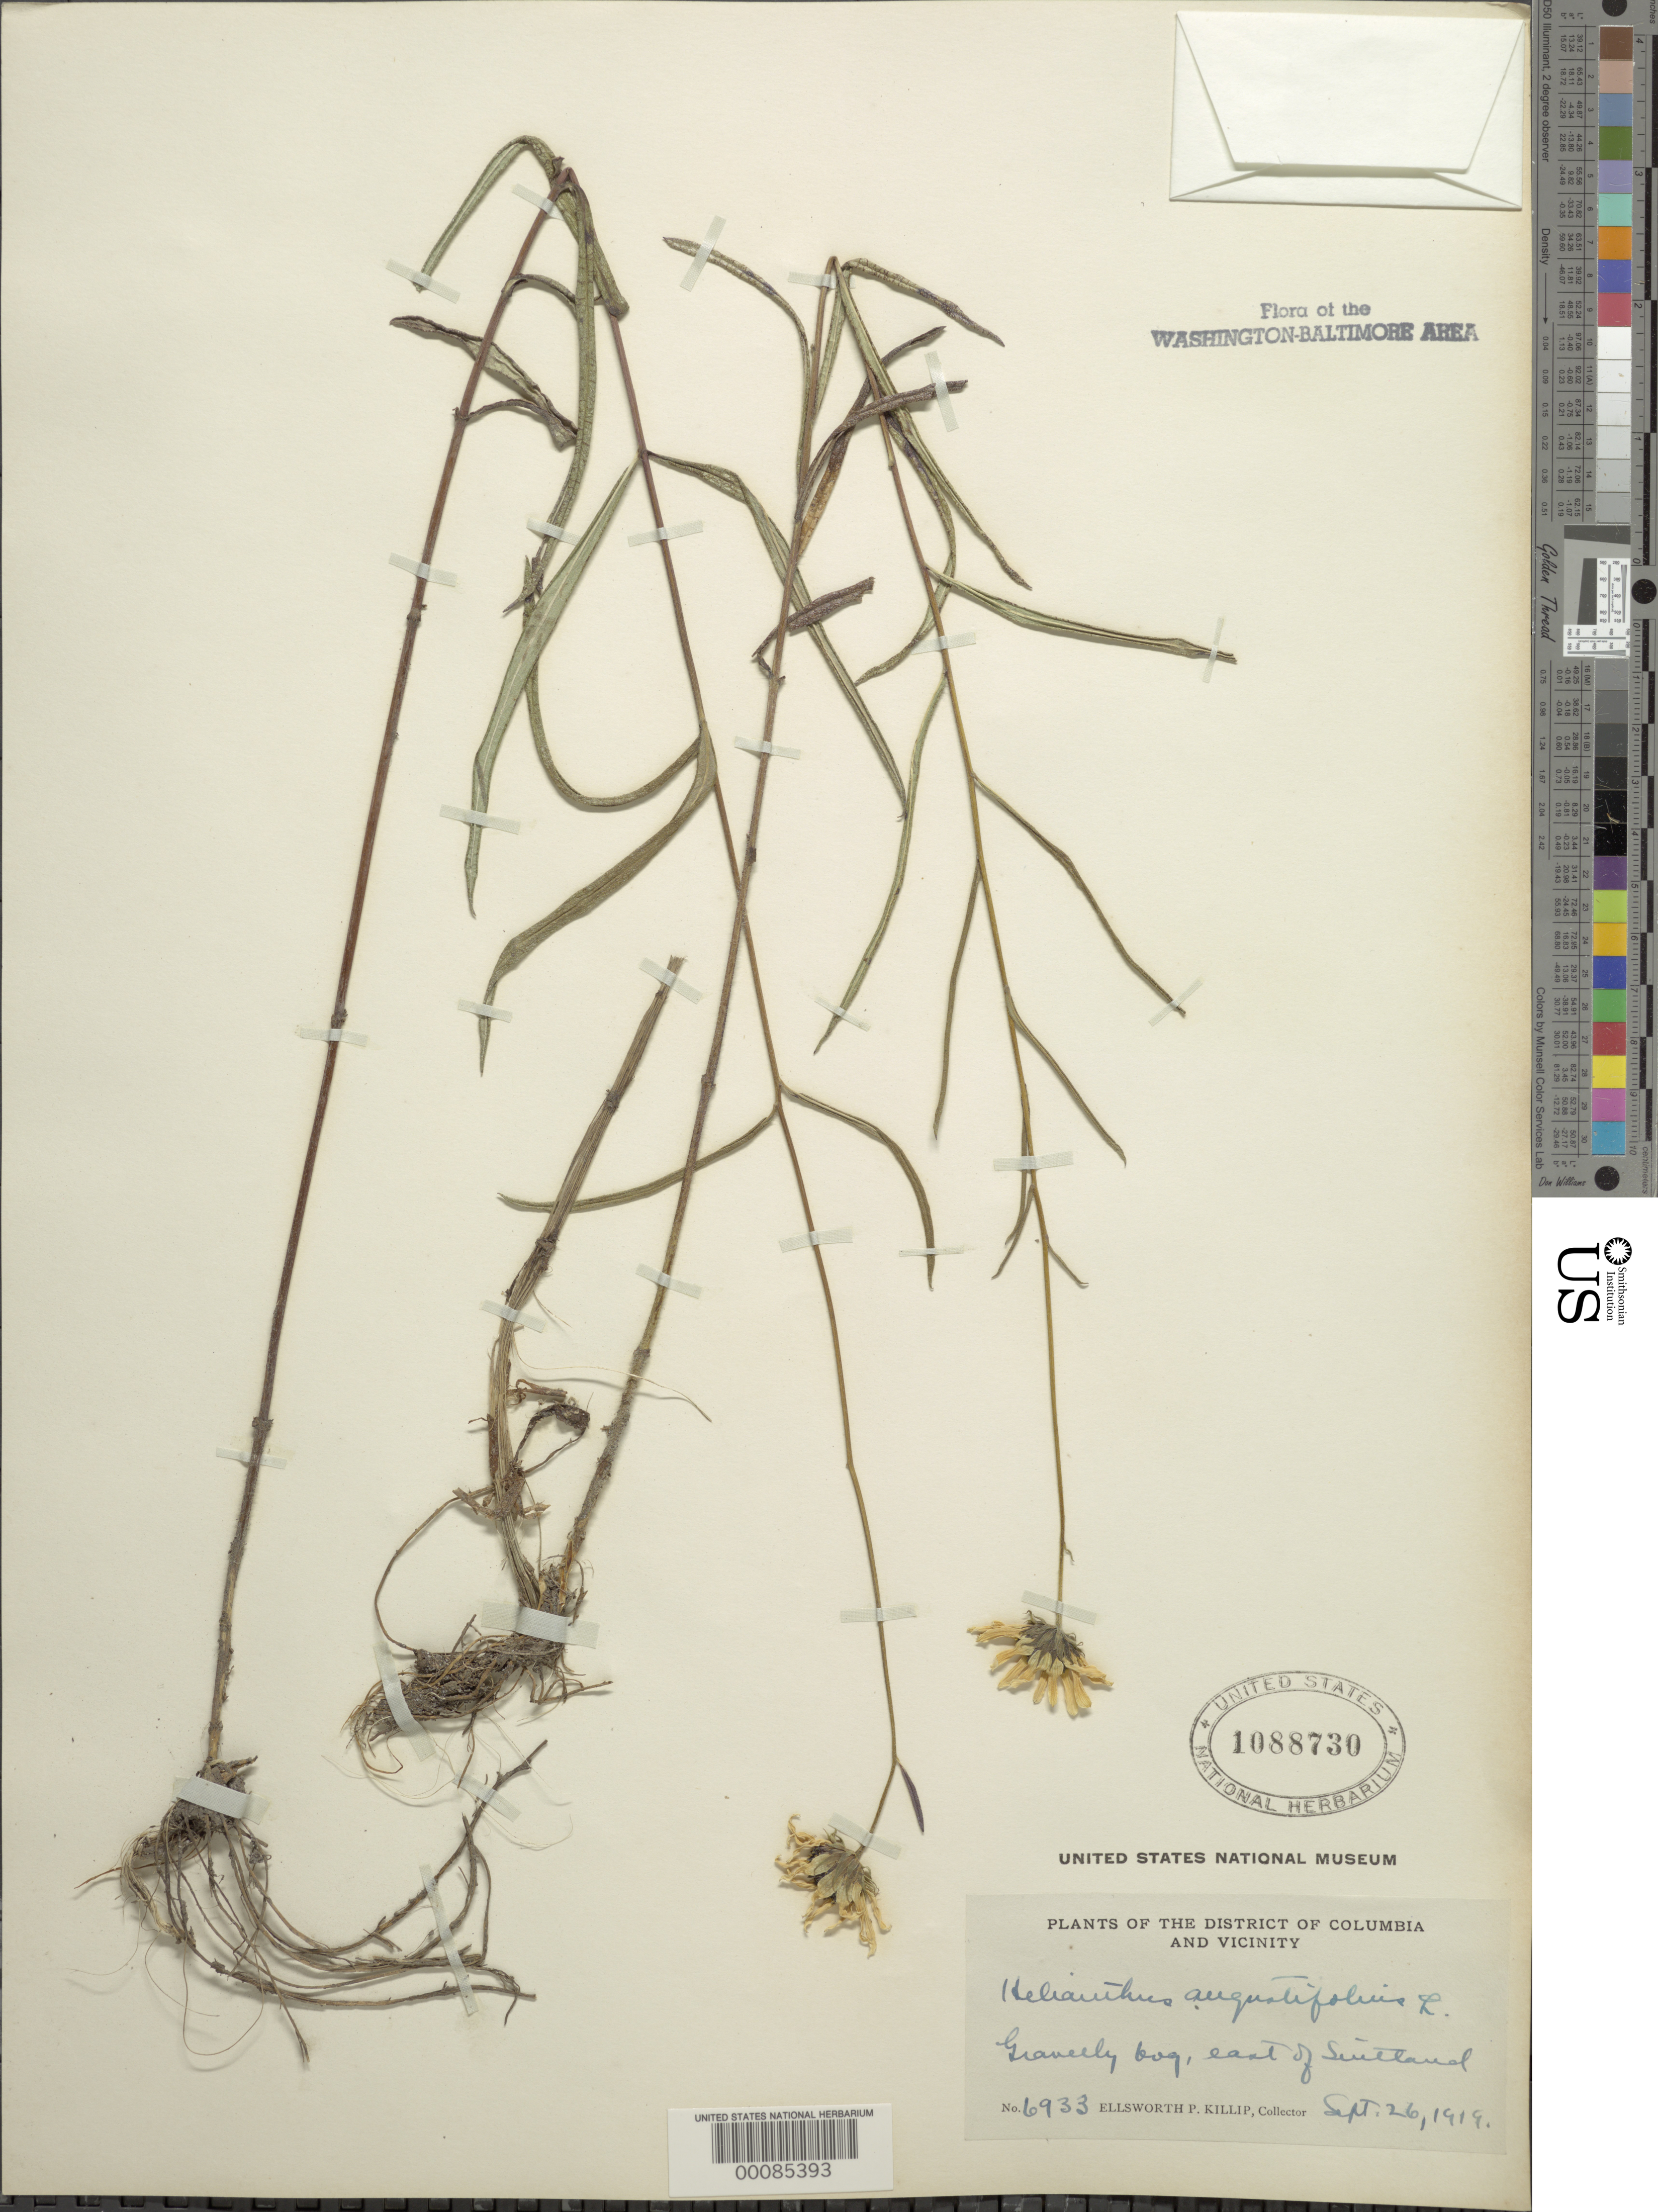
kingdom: Plantae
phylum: Tracheophyta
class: Magnoliopsida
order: Asterales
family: Asteraceae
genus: Helianthus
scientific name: Helianthus angustifolius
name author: L.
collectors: E. P. Killip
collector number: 6933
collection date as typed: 26 Sep 1919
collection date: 1919-09-26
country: United States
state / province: Maryland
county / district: Prince George's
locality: East of Suitland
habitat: Gravelly bog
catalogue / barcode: US 1088730